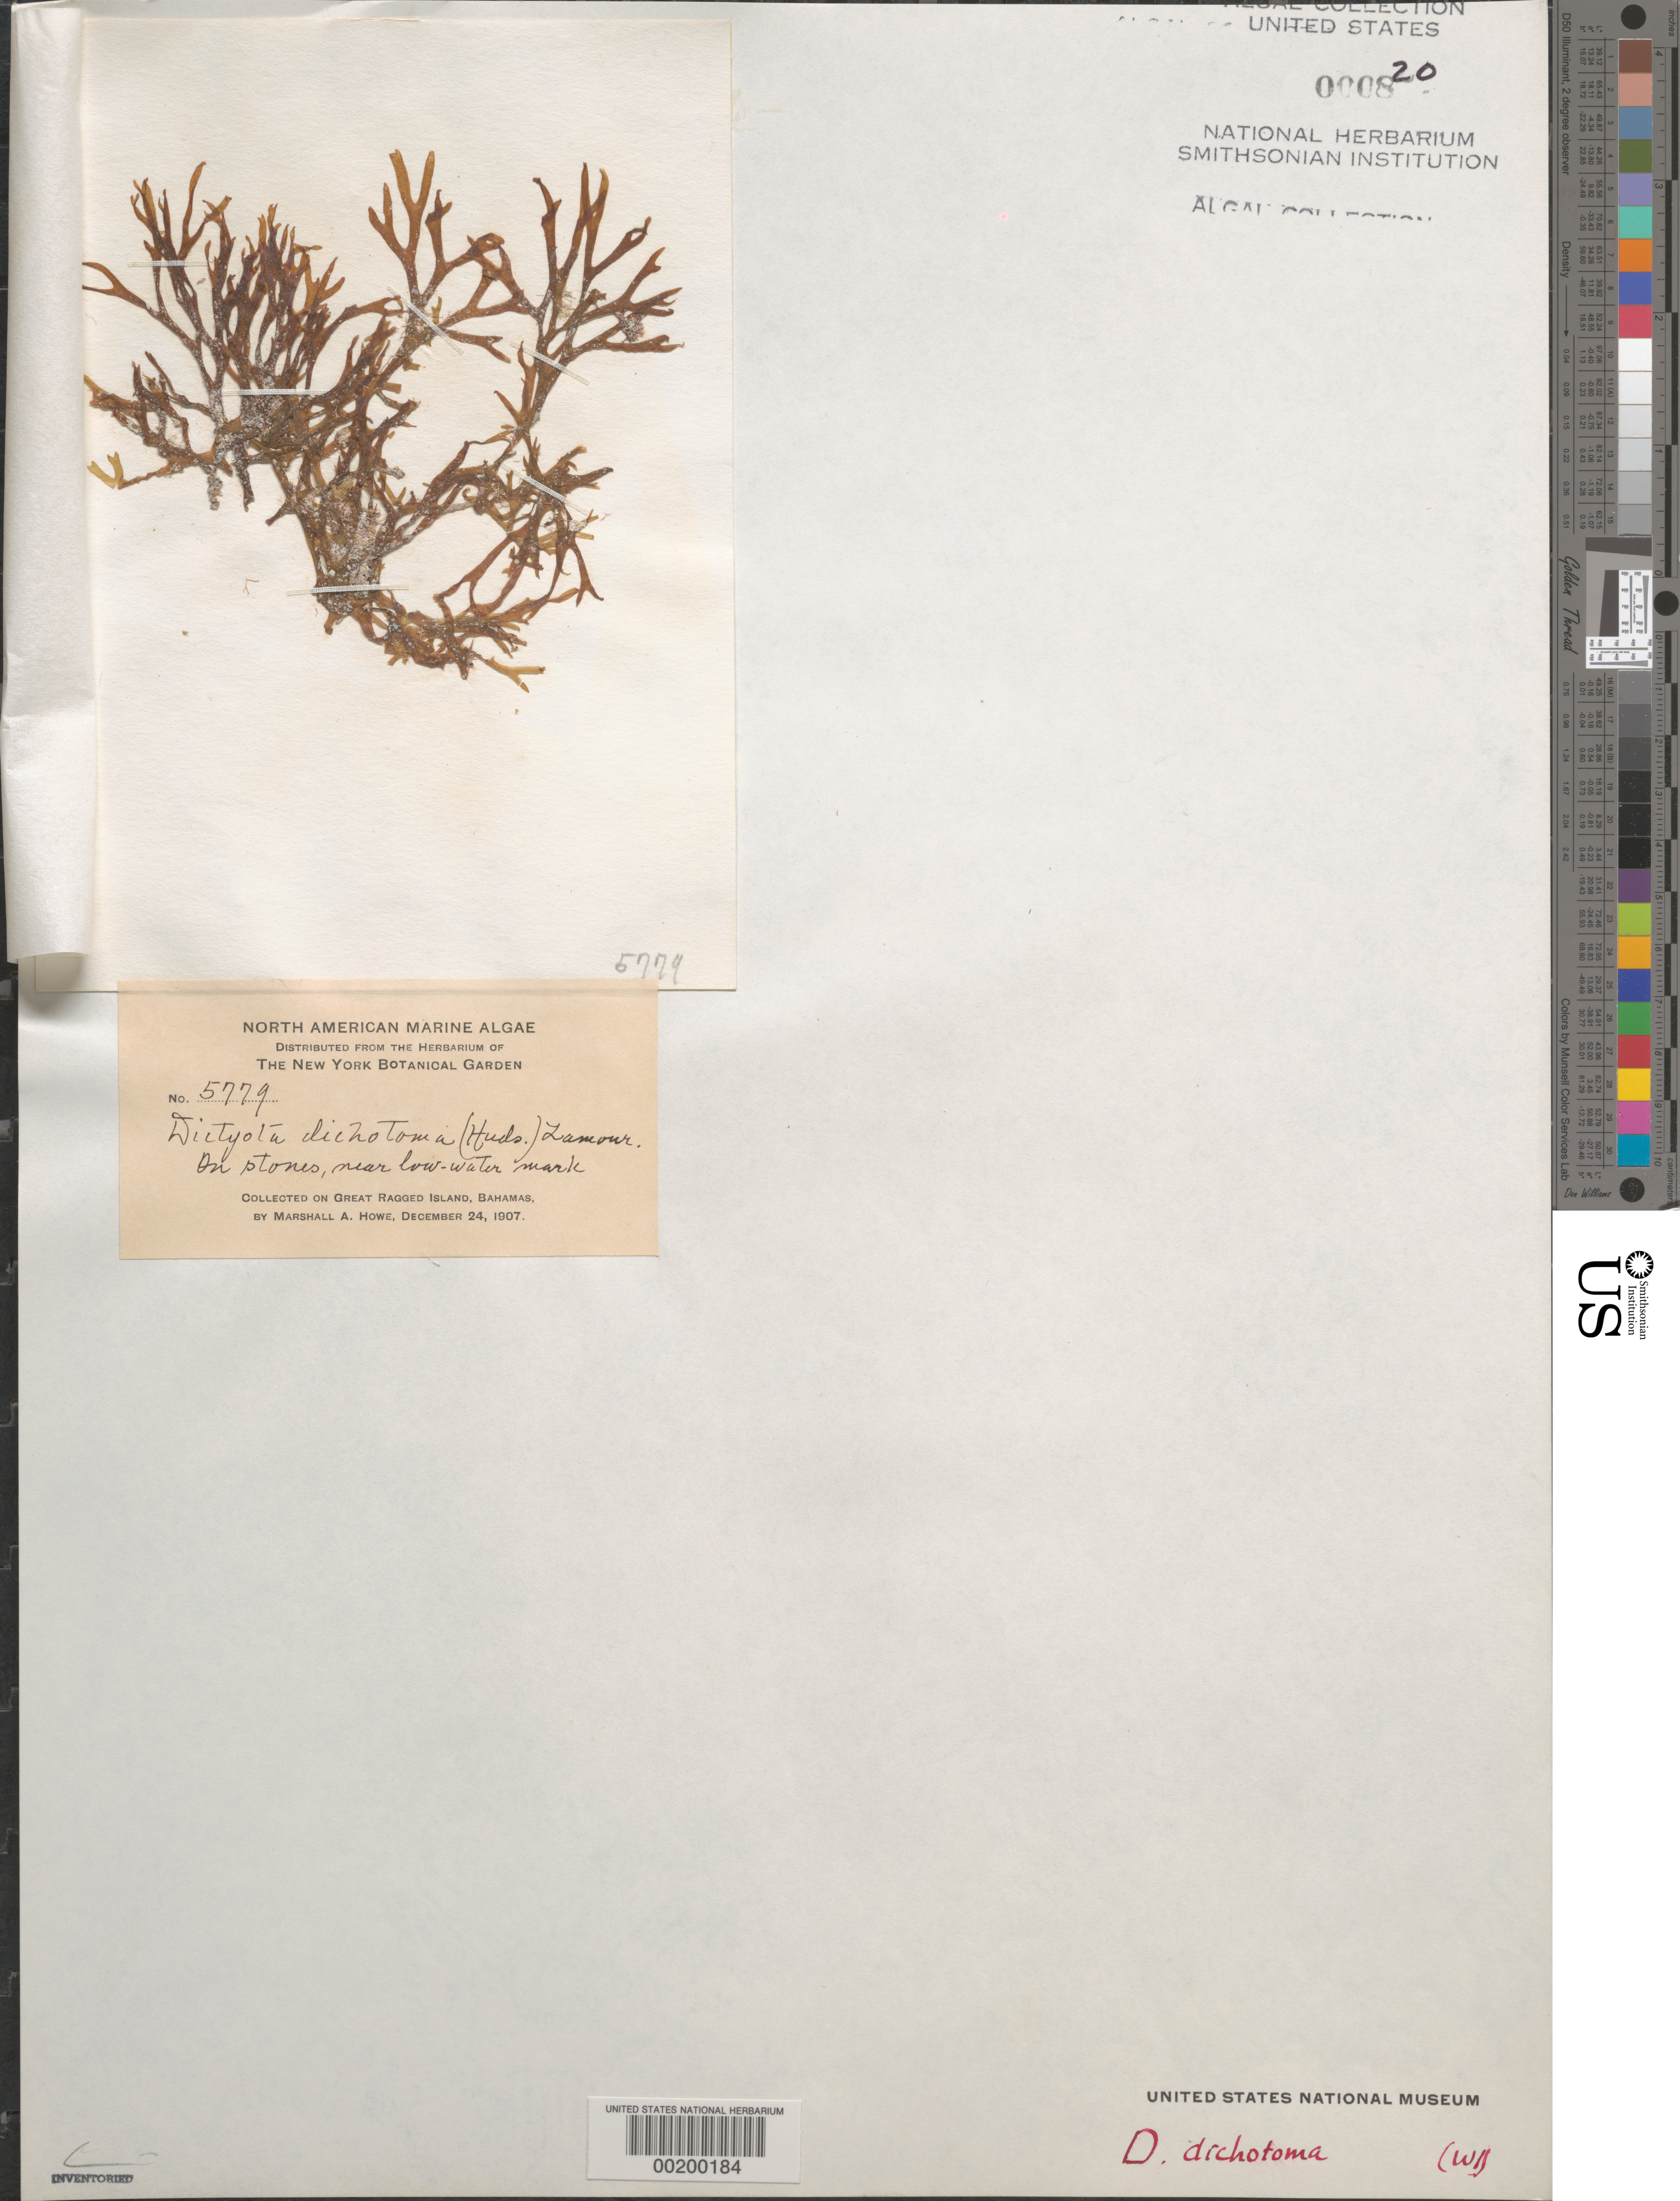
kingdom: Chromista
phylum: Ochrophyta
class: Phaeophyceae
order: Dictyotales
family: Dictyotaceae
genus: Dictyota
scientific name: Dictyota dichotoma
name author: (Huds.) J.V.Lamouroux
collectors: M. A. Howe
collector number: MAH 5779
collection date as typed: December 24, 1907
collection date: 1907-12-24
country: Bahamas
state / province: Ragged Island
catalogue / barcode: US 820